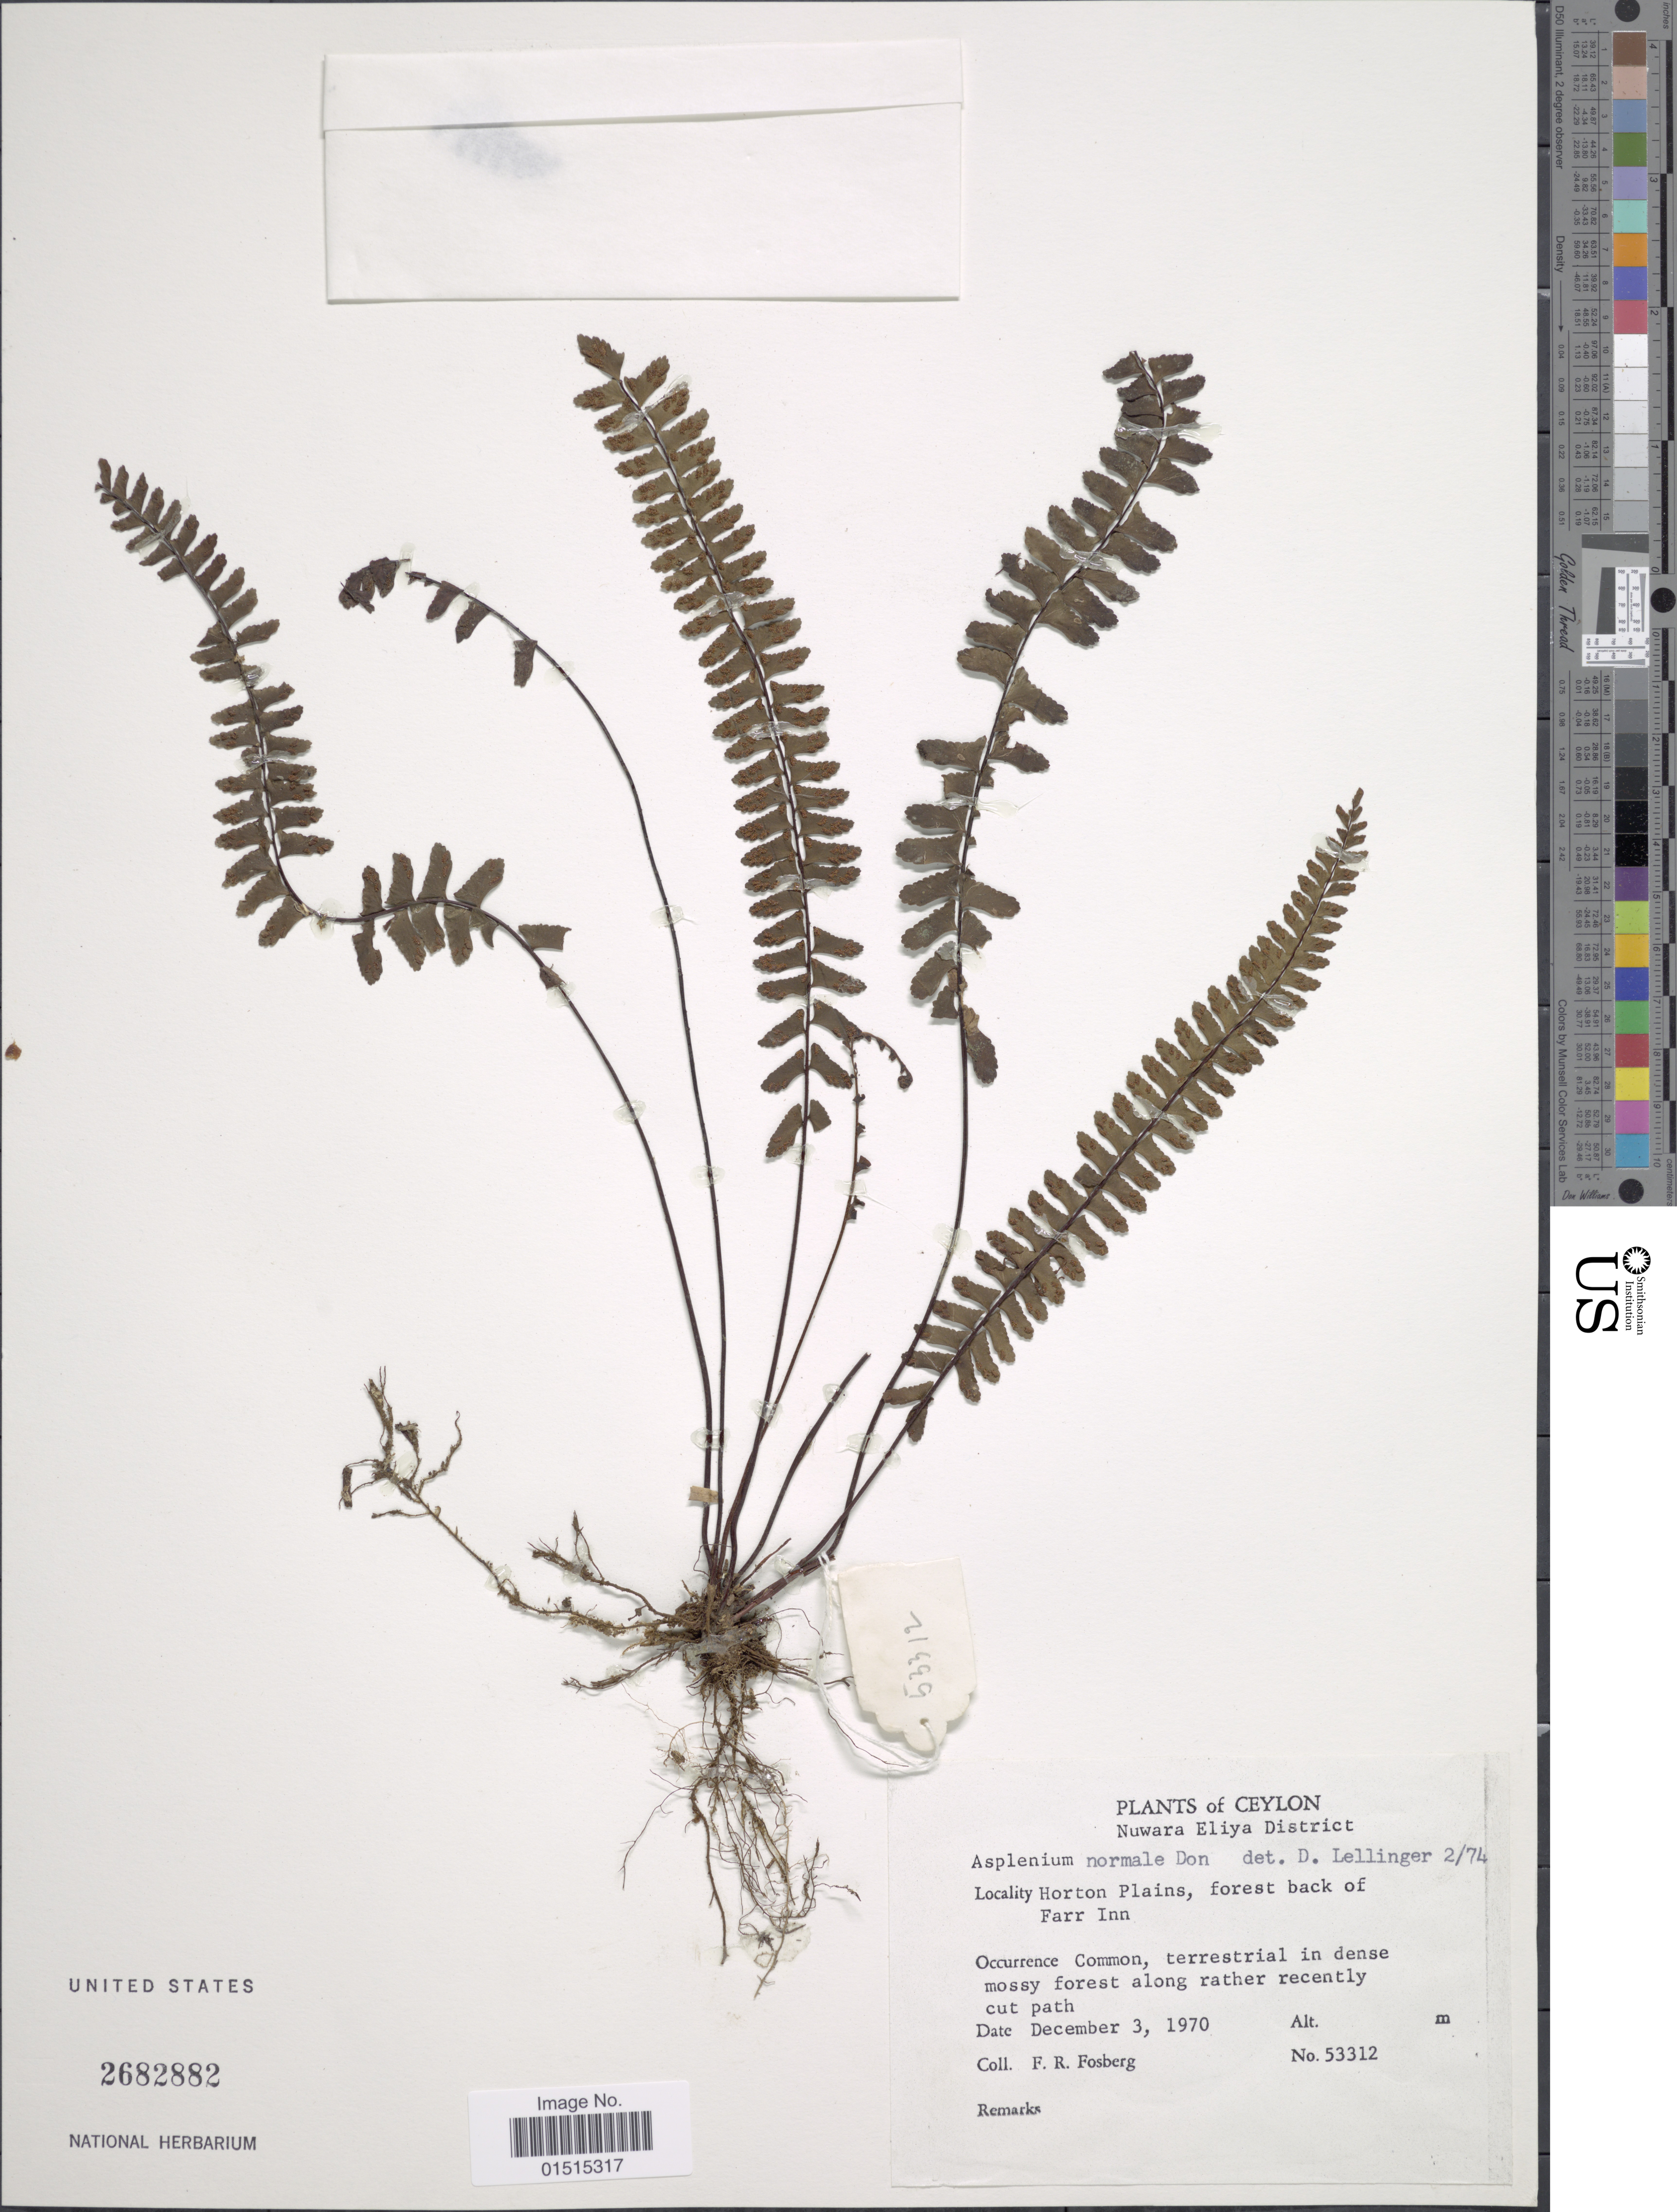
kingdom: Plantae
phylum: Tracheophyta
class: Polypodiopsida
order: Polypodiales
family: Aspleniaceae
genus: Asplenium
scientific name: Asplenium normale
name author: D. Don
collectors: F. R. Fosberg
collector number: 53312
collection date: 1970-12-03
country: Sri Lanka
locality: Ceylon, Nuwara Eliya District, Horton Plains, forest back of Farr Inn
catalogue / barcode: US 2682882